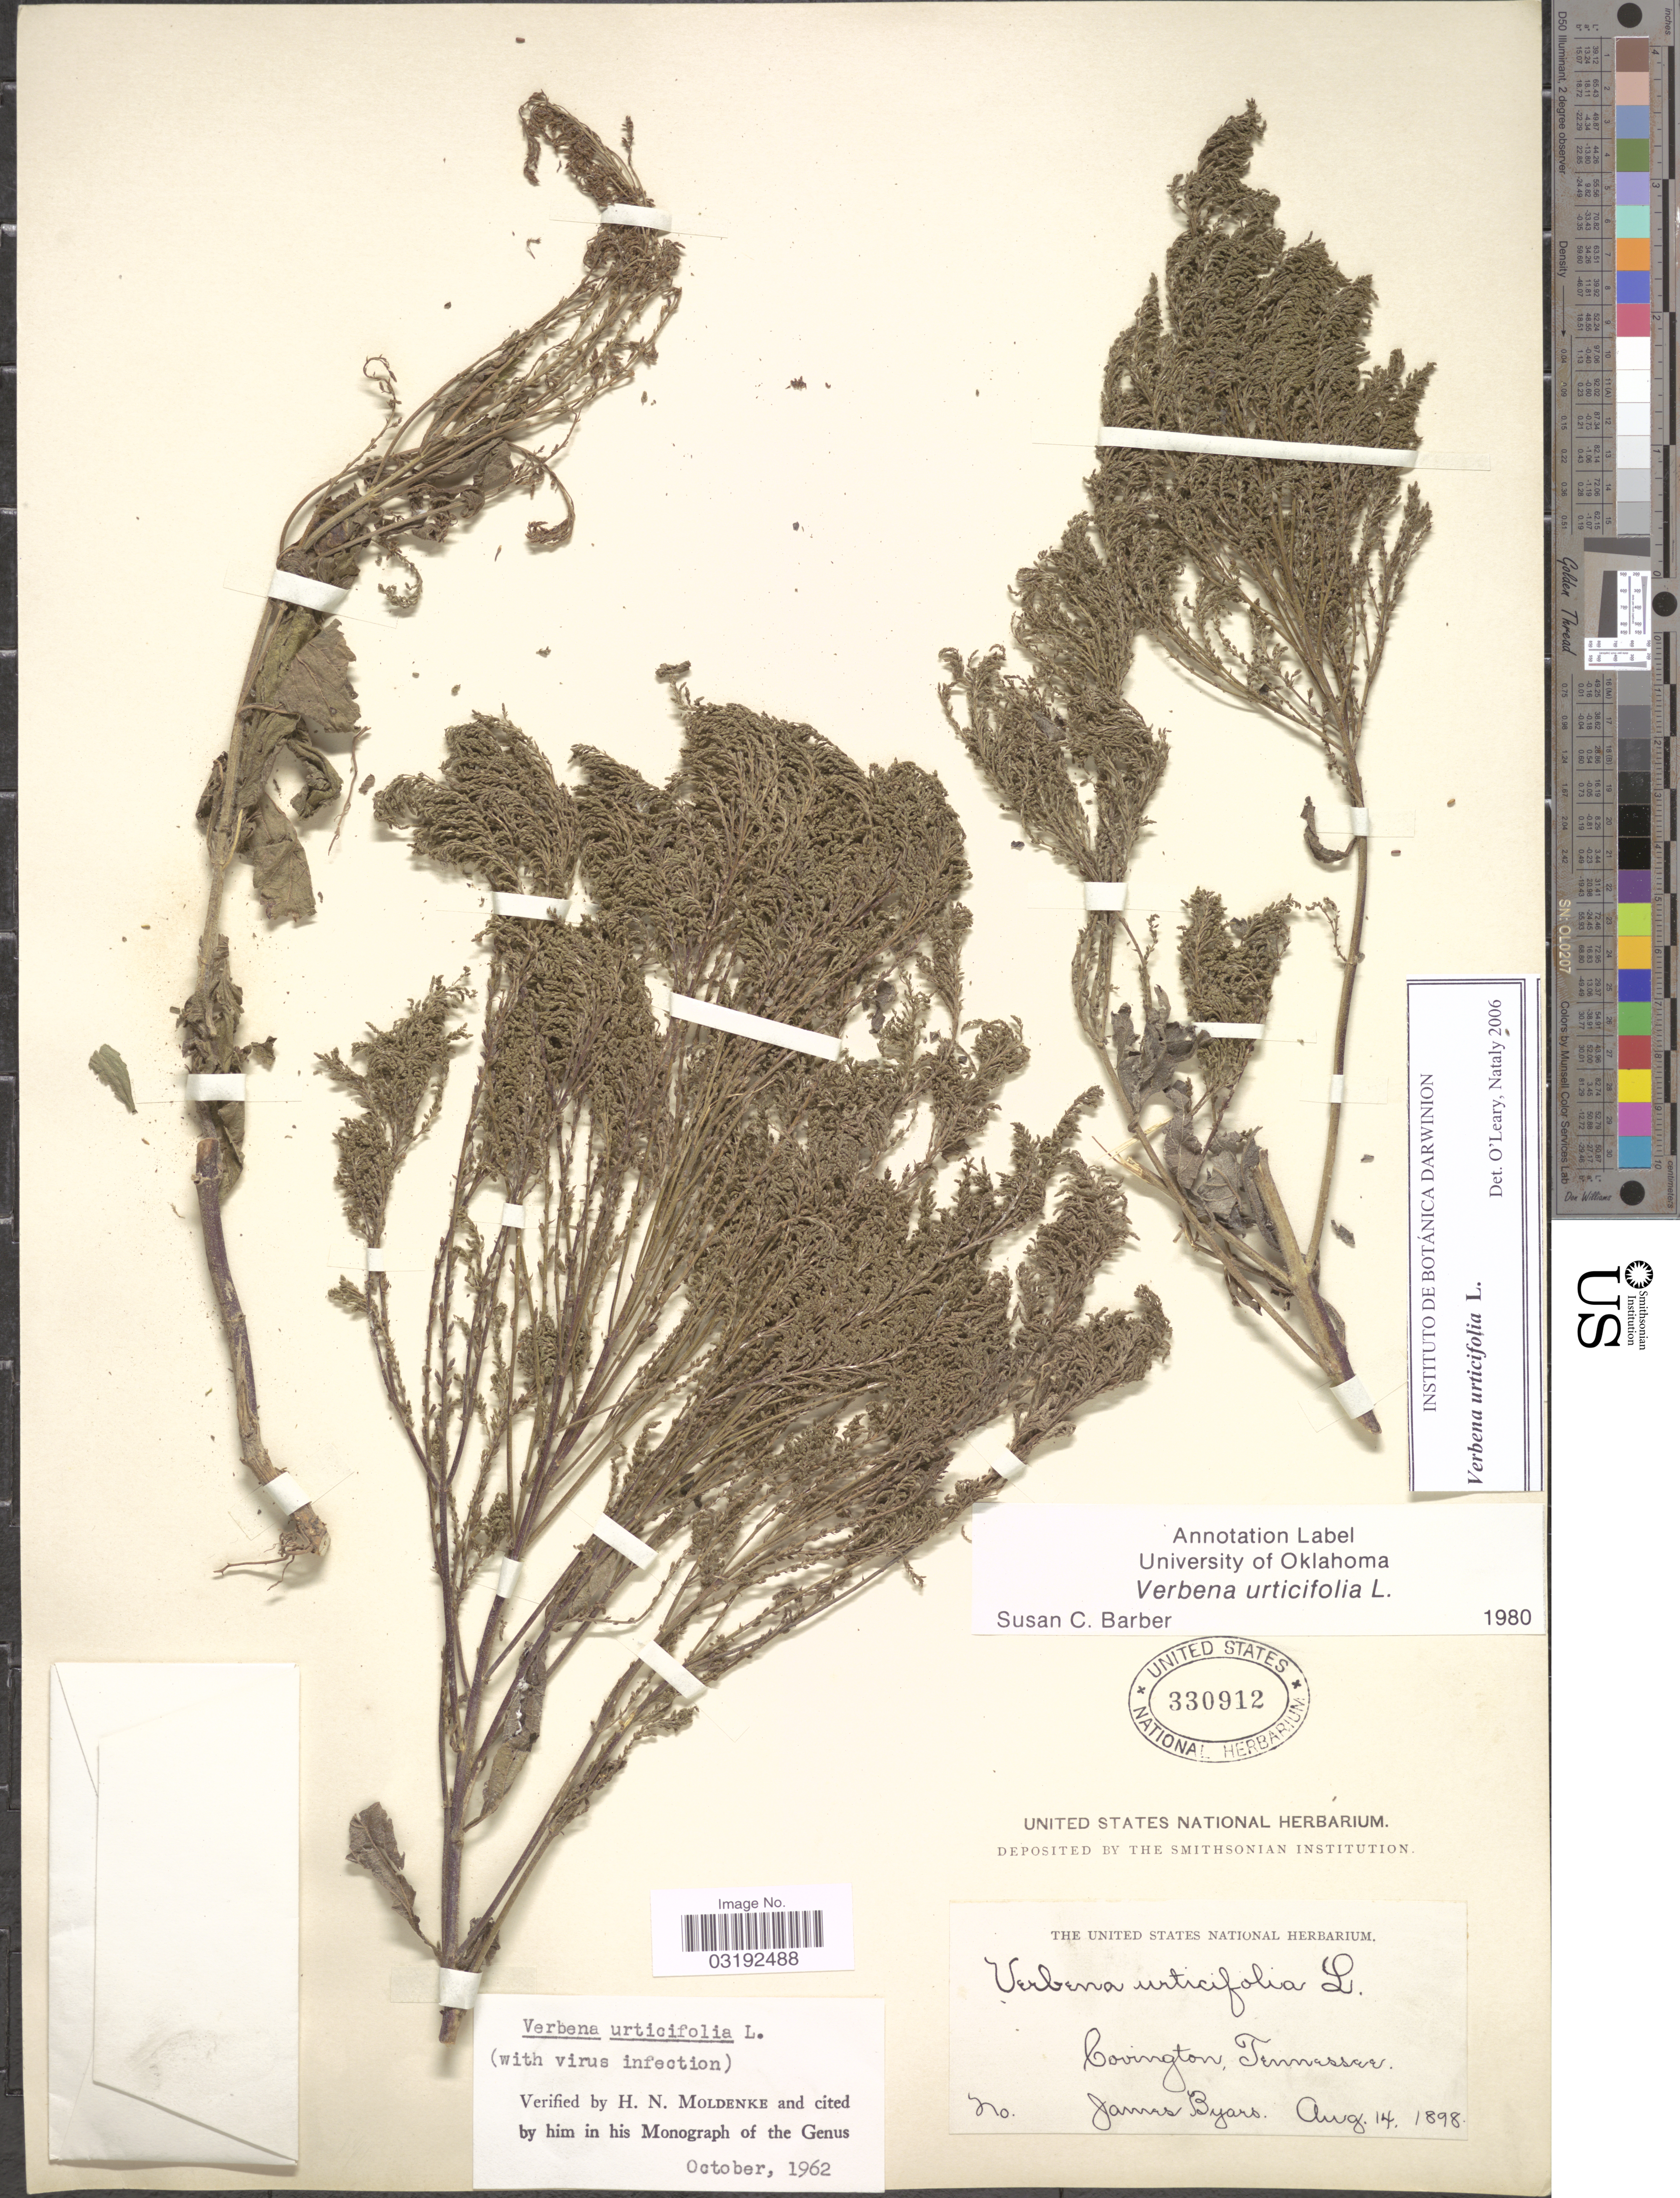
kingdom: Plantae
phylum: Tracheophyta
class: Magnoliopsida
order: Lamiales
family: Verbenaceae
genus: Verbena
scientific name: Verbena urticifolia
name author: L.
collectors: J. Byars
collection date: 1898-08-14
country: United States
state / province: Tennessee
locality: Covington.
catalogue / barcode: US 330912